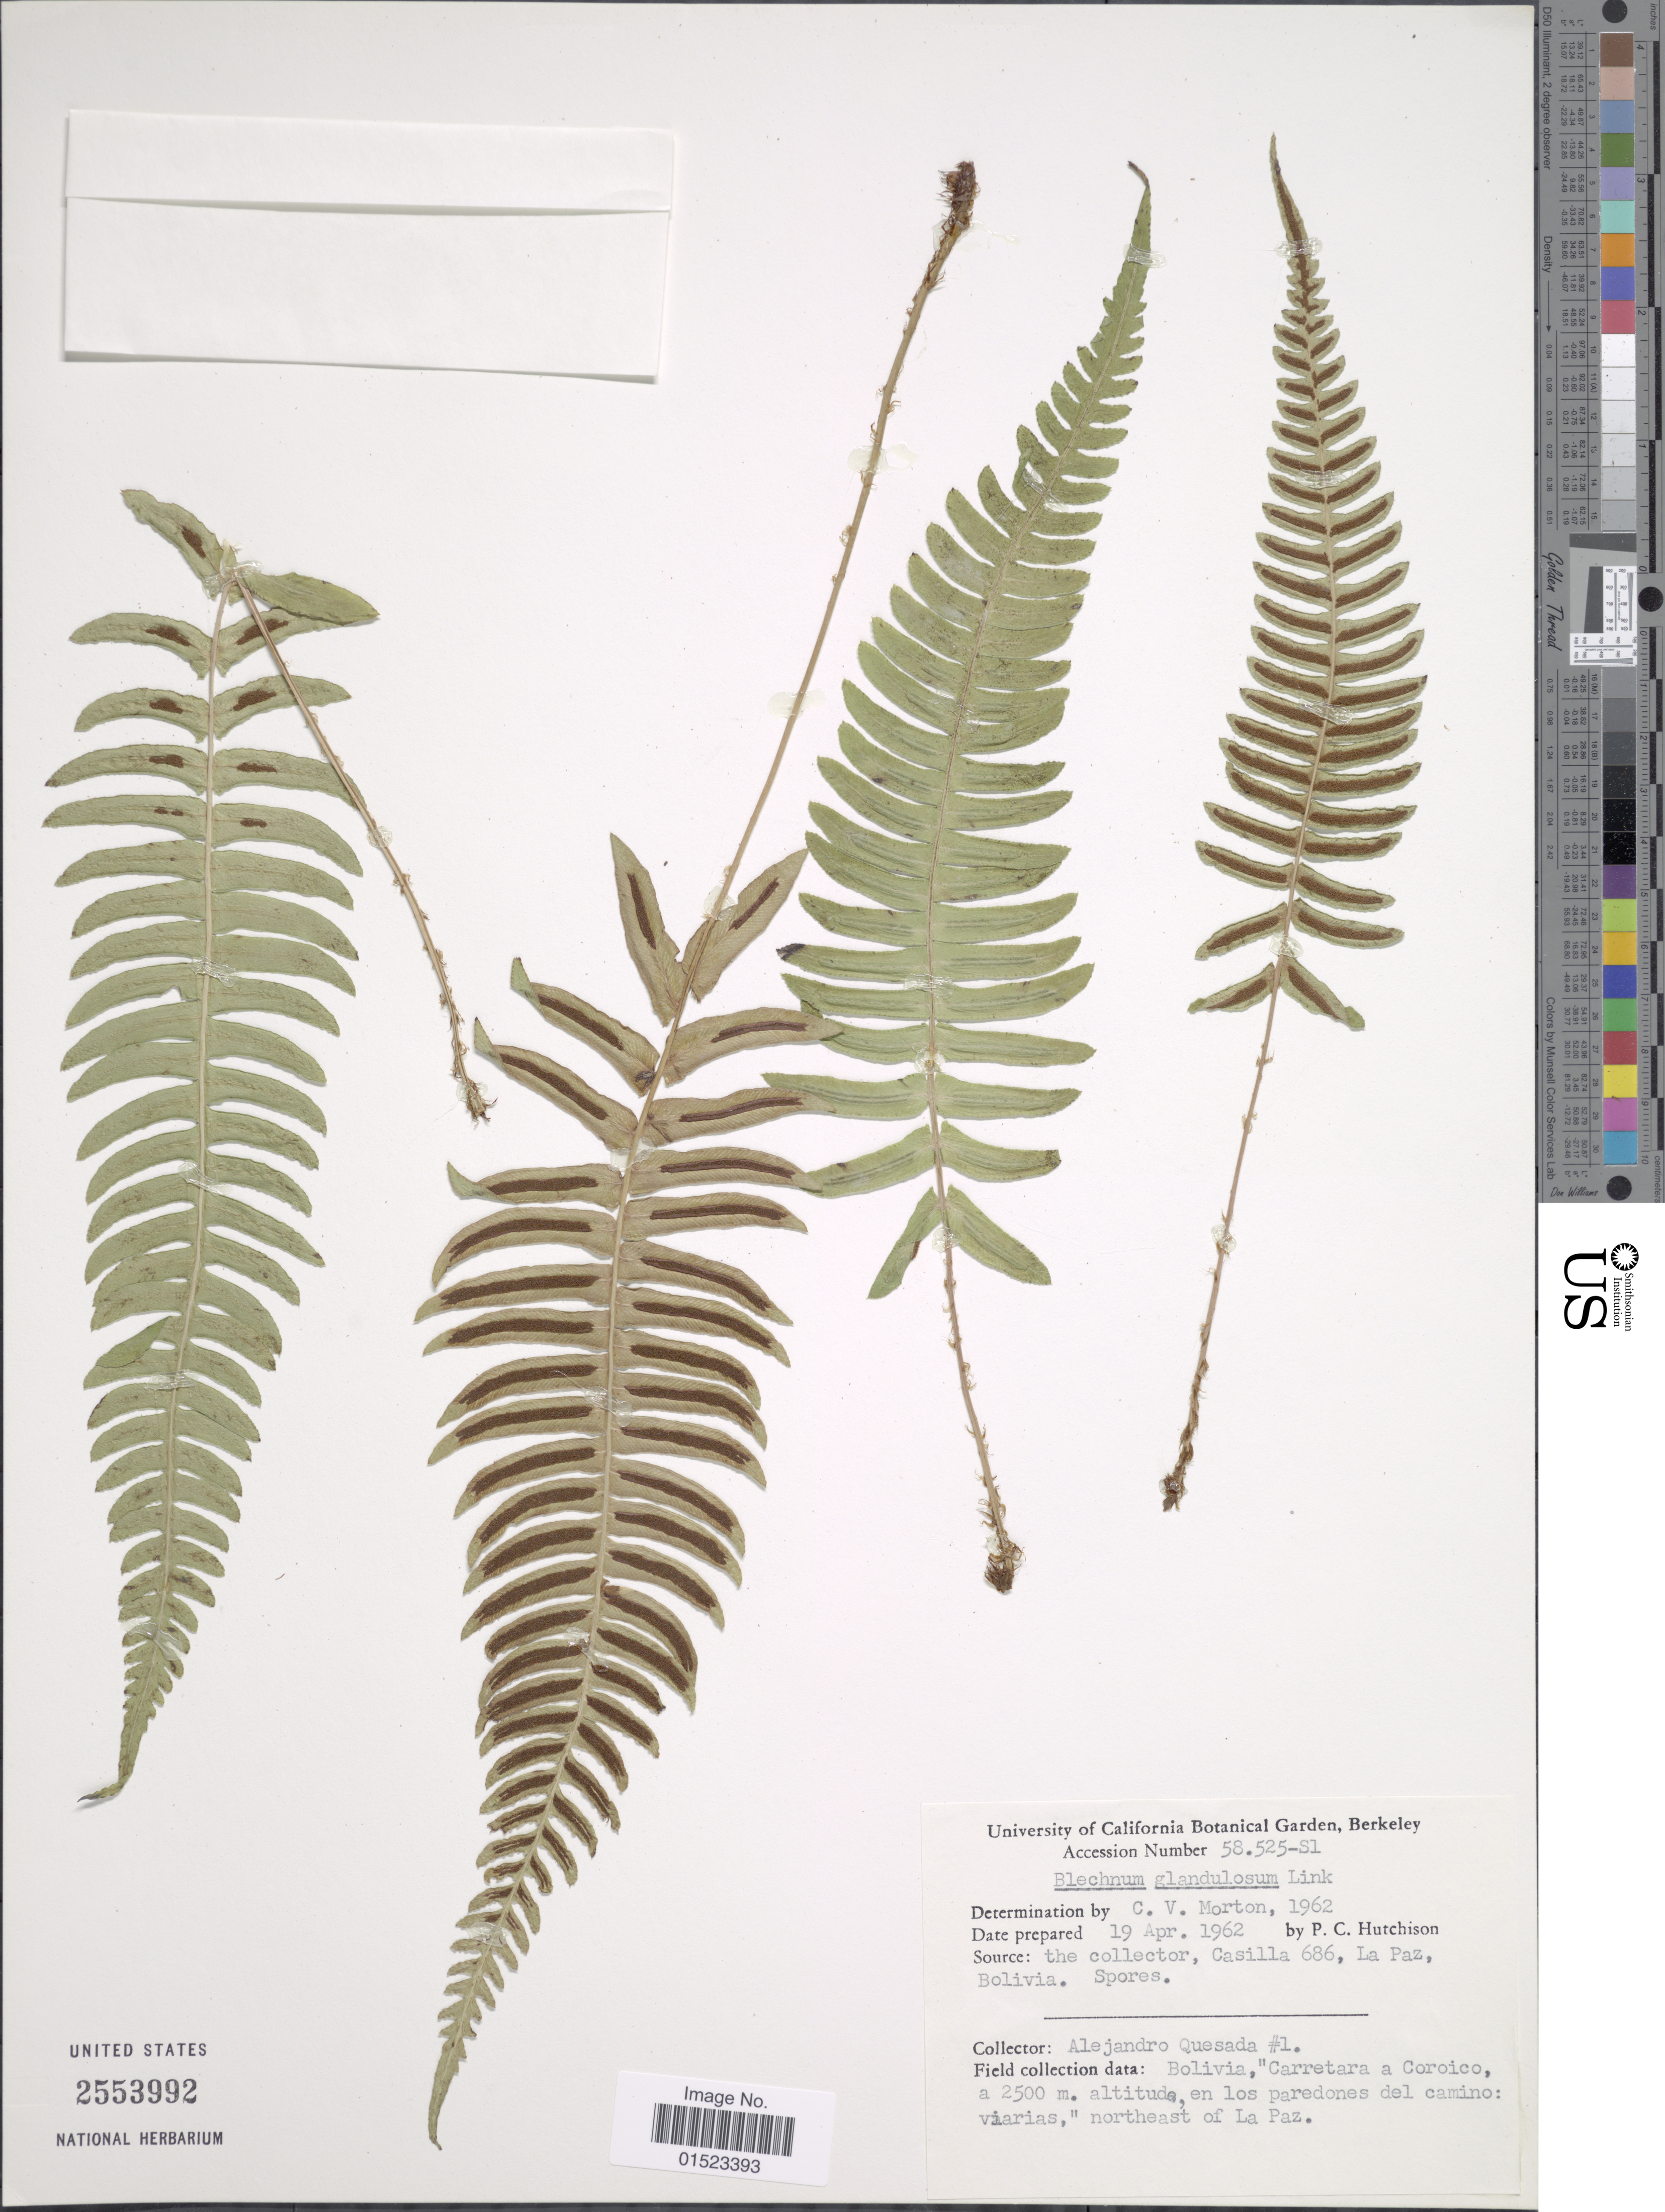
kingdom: Plantae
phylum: Tracheophyta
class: Polypodiopsida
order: Polypodiales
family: Blechnaceae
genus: Blechnum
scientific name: Blechnum glandulosum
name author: Link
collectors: A. Quesada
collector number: Accession 58525-S1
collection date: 1962-04-19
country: United States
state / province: California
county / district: Alameda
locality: Uiversity of California Botanical Garden, Berkeley, Field Collection Data: Boivia, "Carretara a Coroico, en los paredones del camino: viarias", northeast of La Paz, Source: the collector, Casilla 686, La Paz, Bolivia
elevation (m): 2500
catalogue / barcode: US 2553992